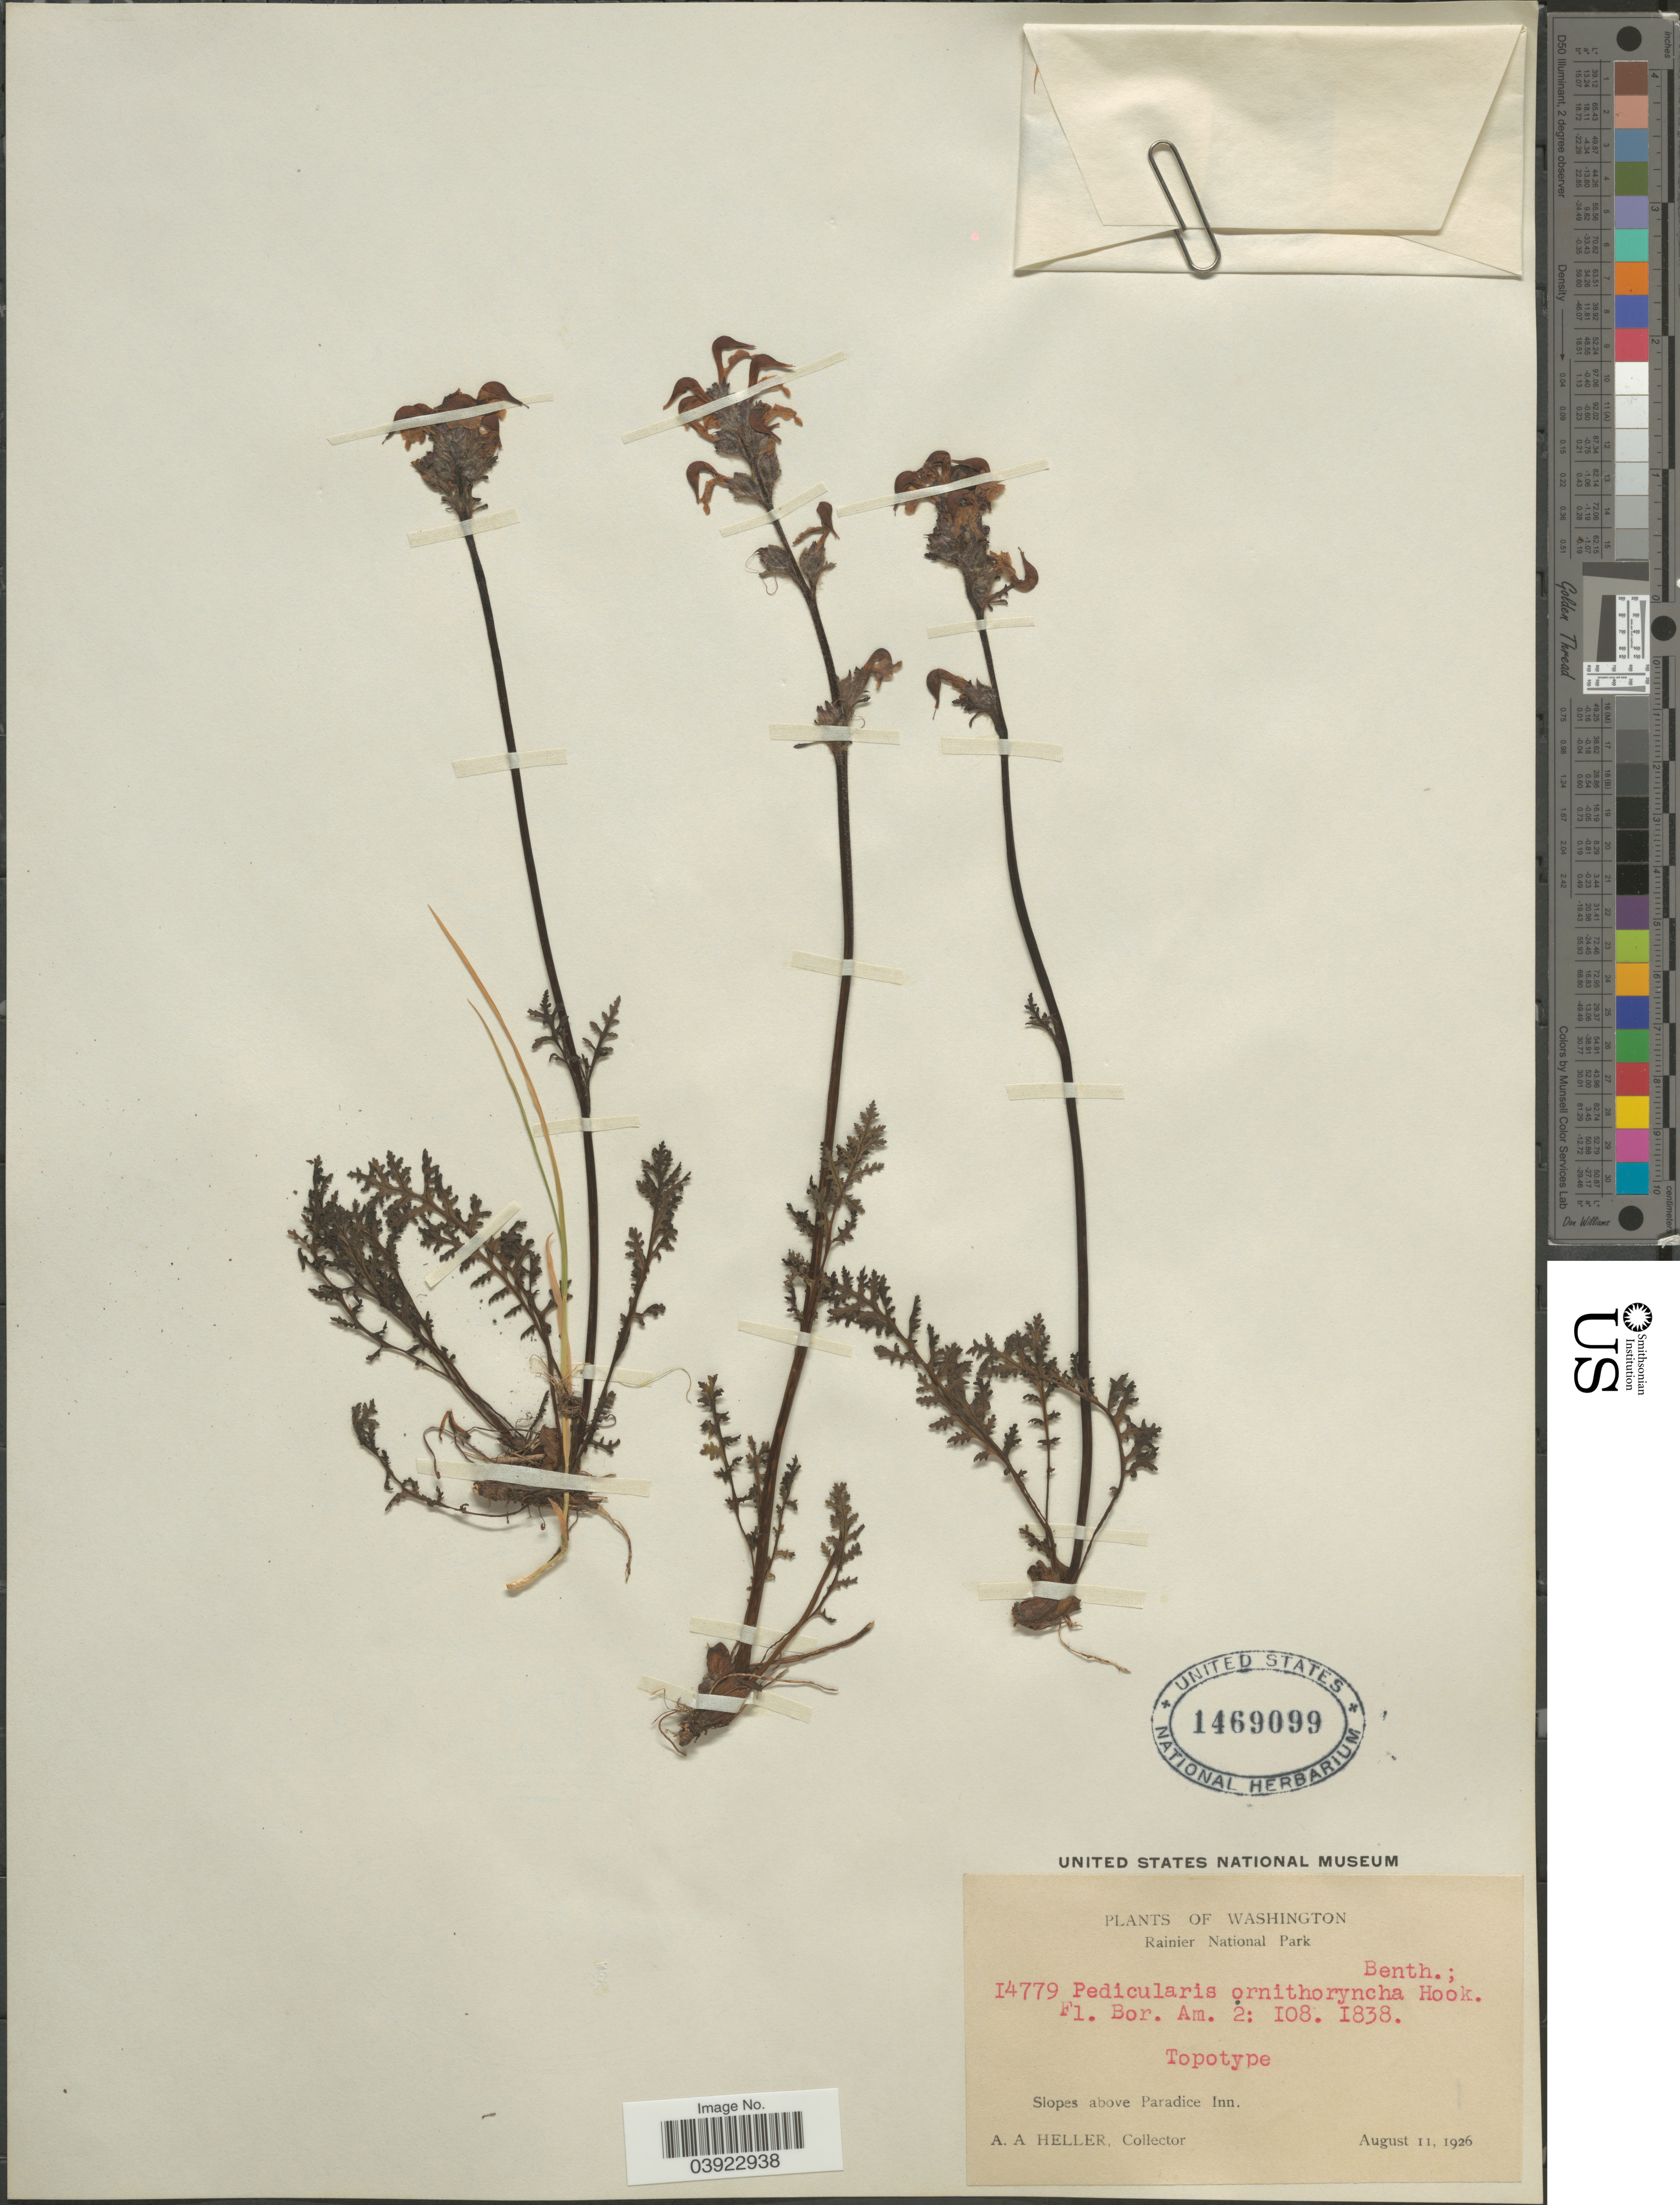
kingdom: Plantae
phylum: Tracheophyta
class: Magnoliopsida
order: Lamiales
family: Orobanchaceae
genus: Pedicularis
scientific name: Pedicularis ornithorhyncha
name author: Benth.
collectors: A. A. Heller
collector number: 14779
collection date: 1926-08-11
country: United States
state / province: Washington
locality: Rainier National Park. Slopes above Paradise Inn.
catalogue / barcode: US 1469099